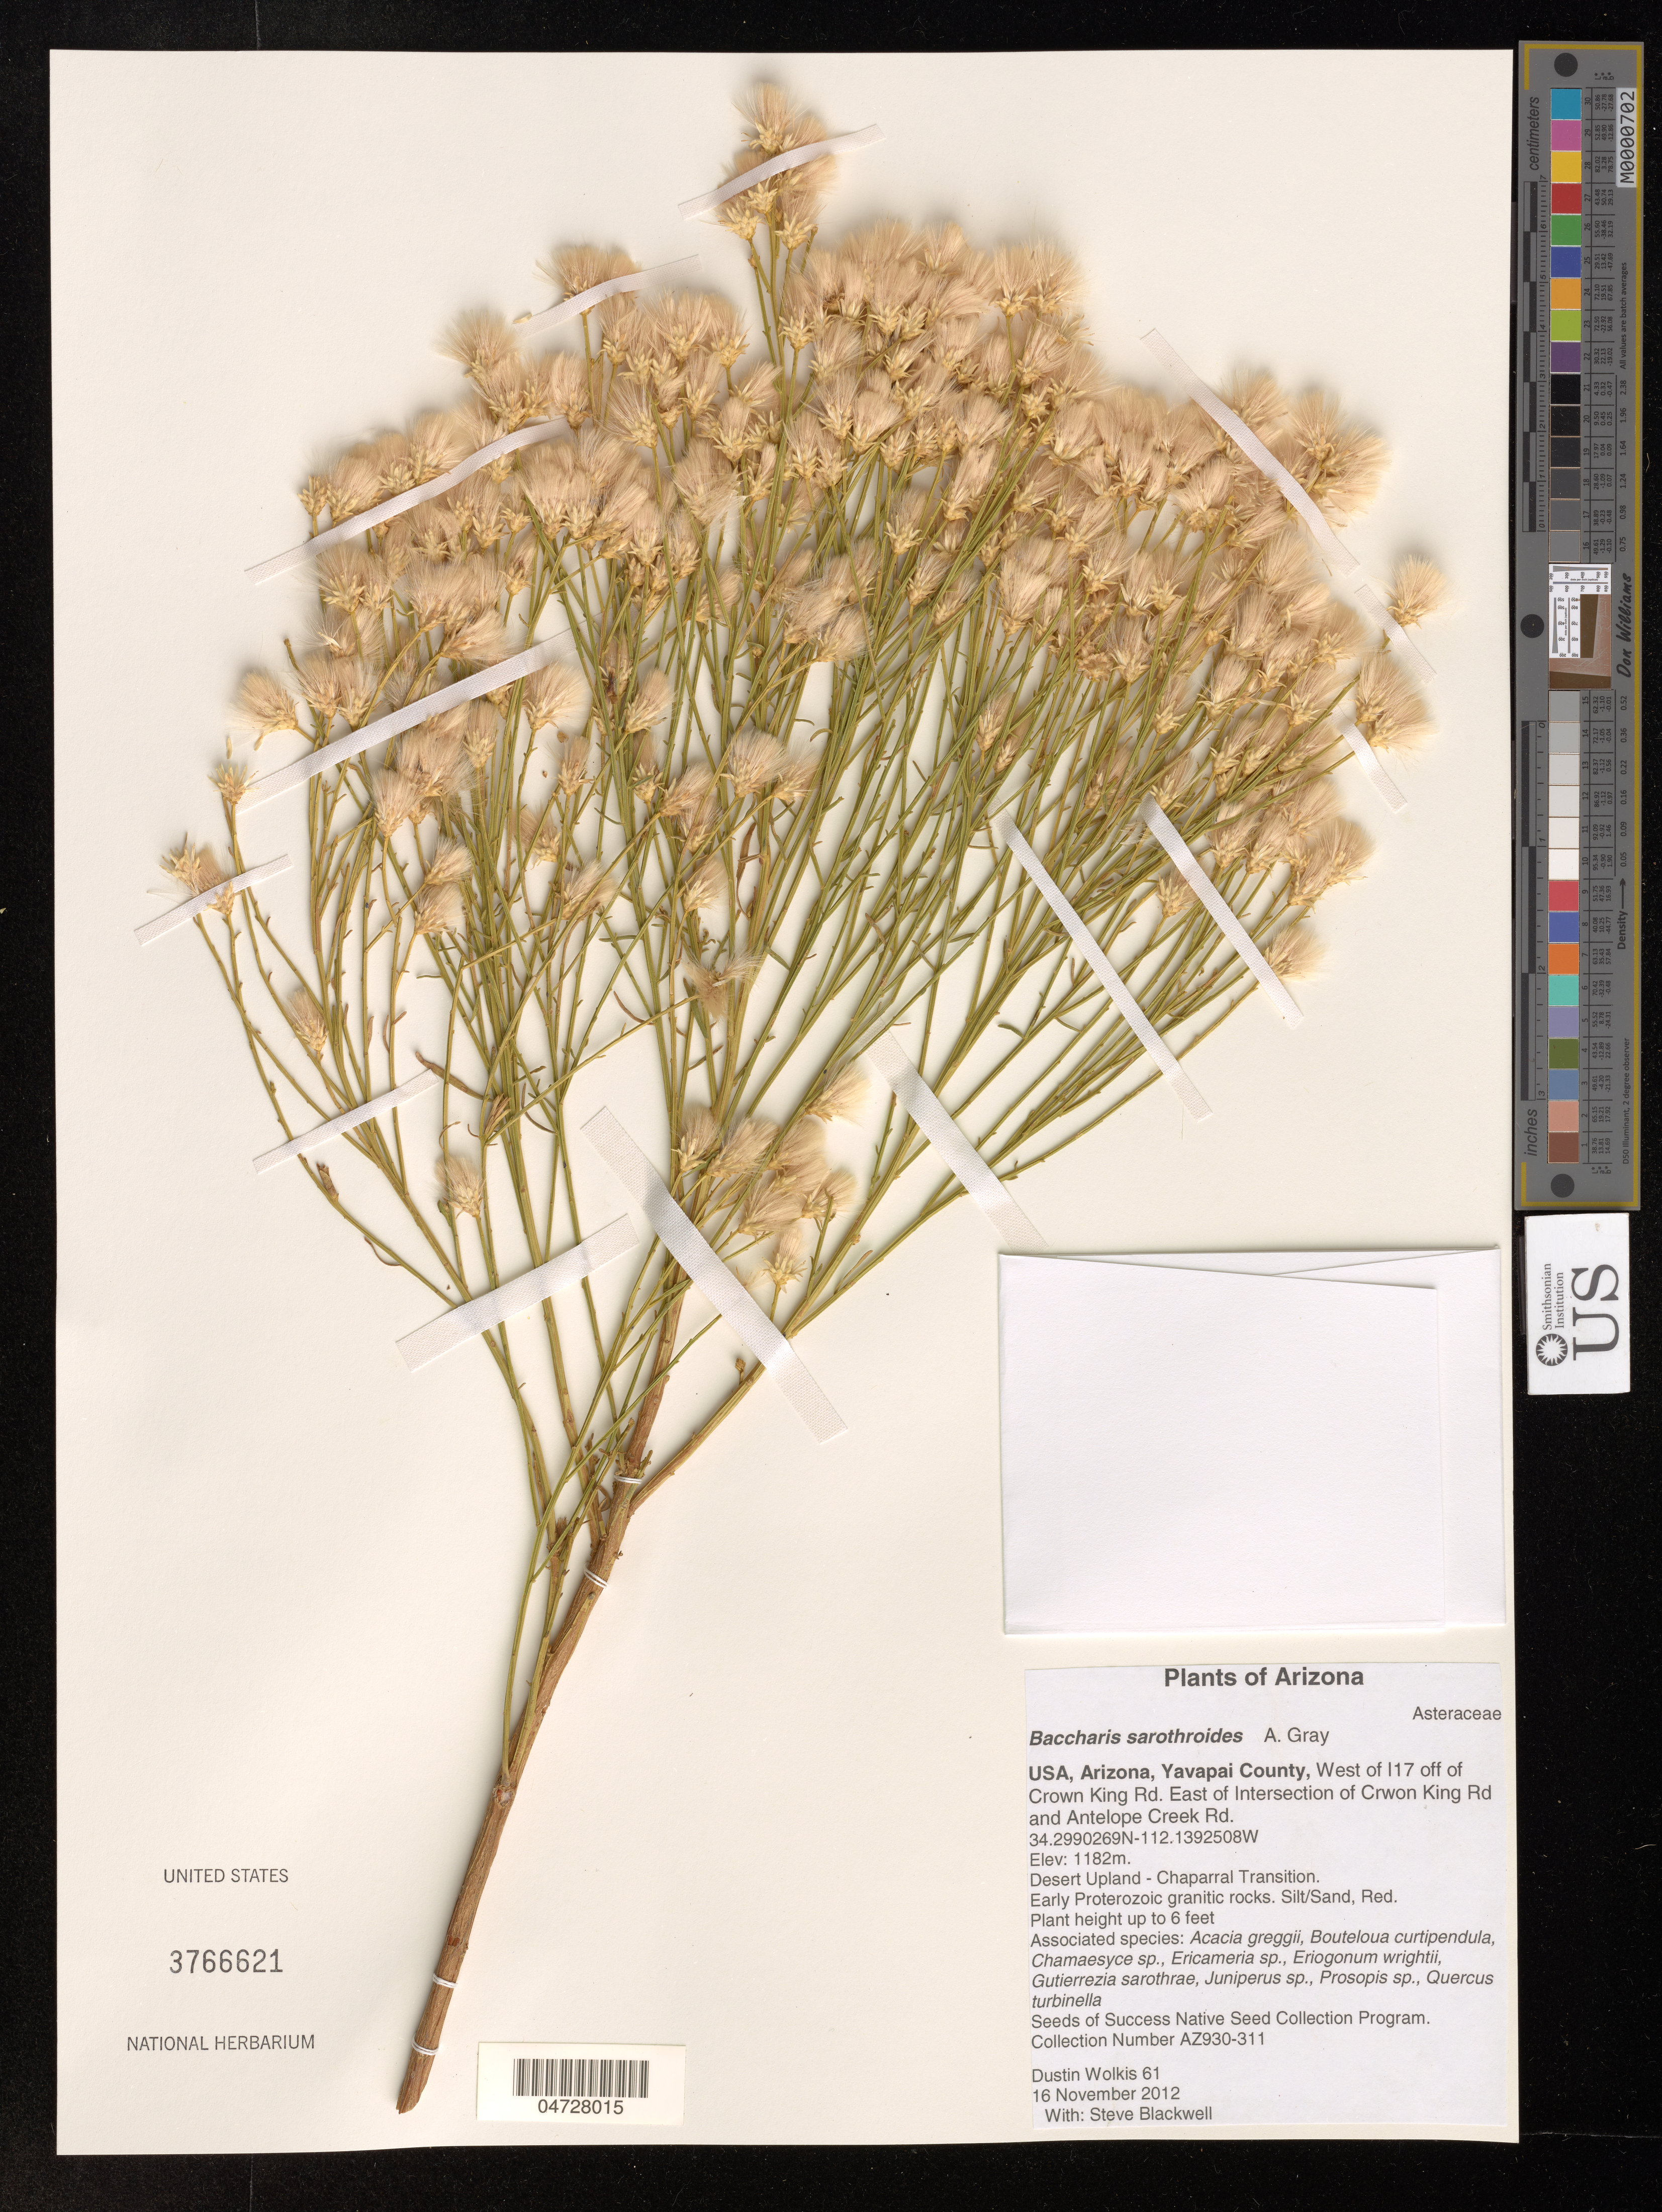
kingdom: Plantae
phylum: Tracheophyta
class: Magnoliopsida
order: Asterales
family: Asteraceae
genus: Baccharis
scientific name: Baccharis sarothroides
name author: A. Gray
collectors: D. Wolkis, S. Blackwell & S. Blackwell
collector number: AZ930-311/61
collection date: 2012-11-16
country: United States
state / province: Arizona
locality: Yavapai County, West of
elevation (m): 1182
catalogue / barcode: US 3766621